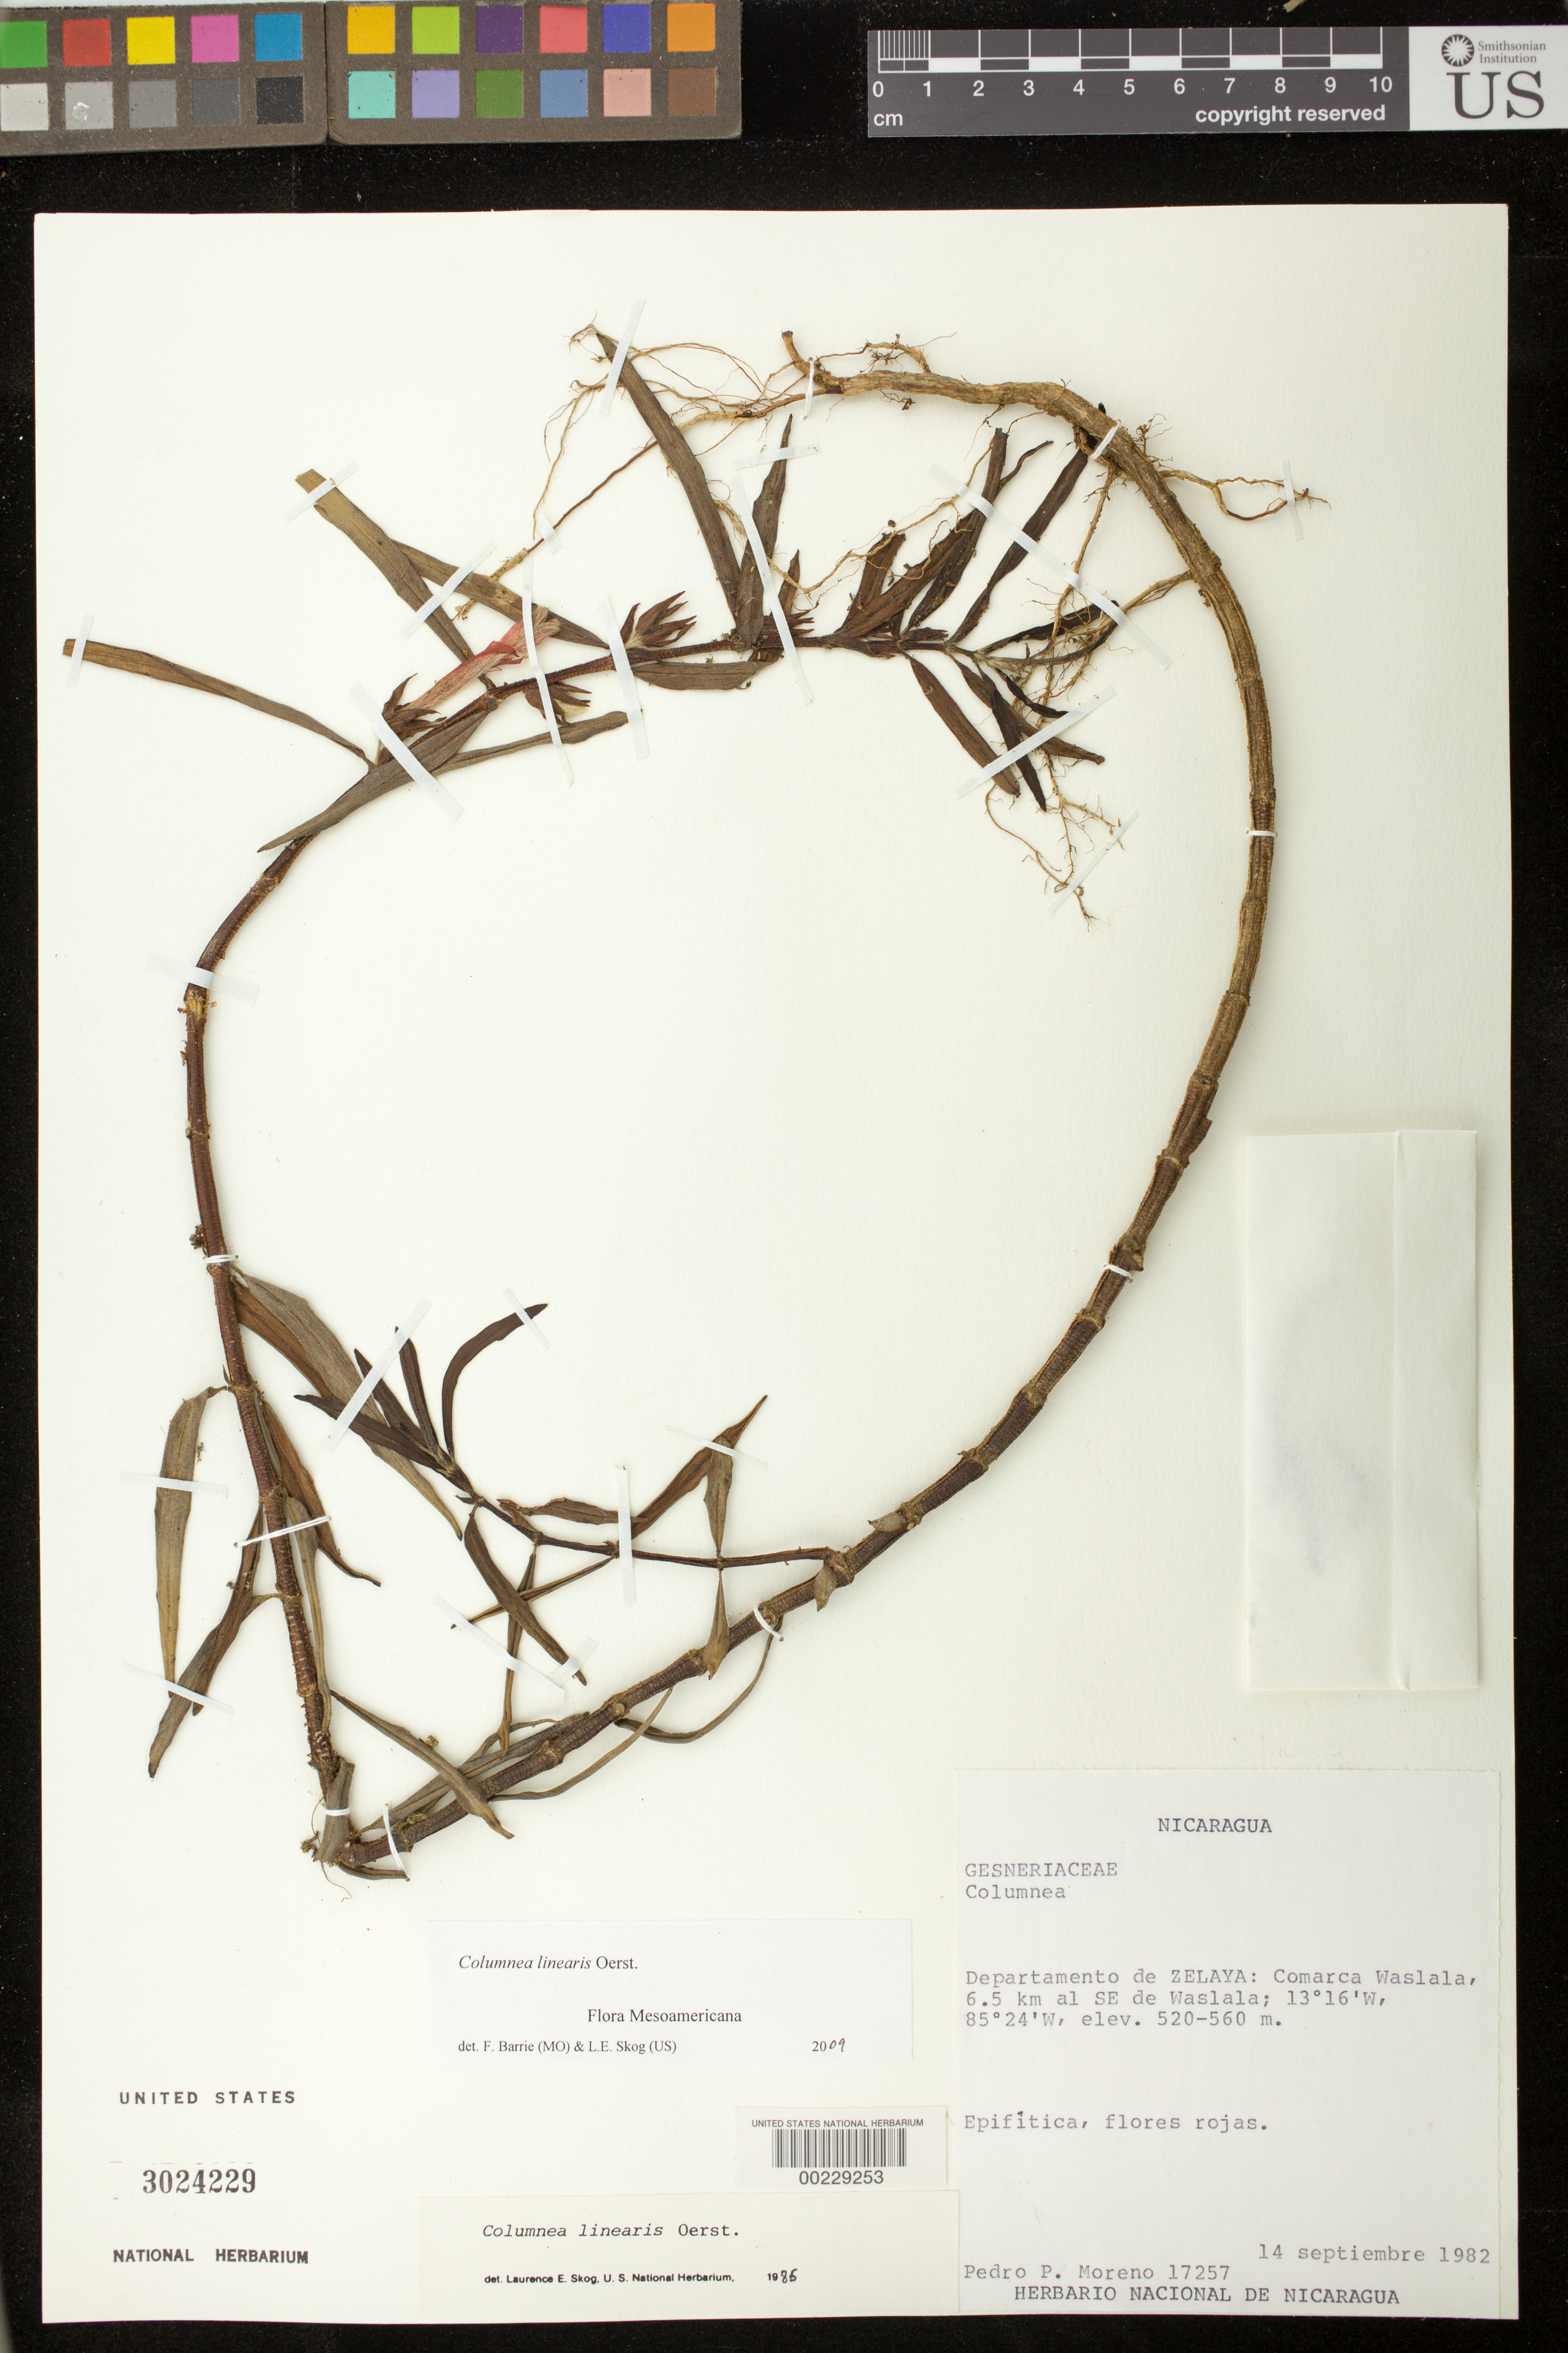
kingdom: Plantae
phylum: Tracheophyta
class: Magnoliopsida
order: Lamiales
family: Gesneriaceae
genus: Columnea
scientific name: Columnea linearis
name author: Oerst.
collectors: P. Moreno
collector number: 17257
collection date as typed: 14 Sep 1982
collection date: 1982-09-14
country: Nicaragua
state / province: Atlántico Norte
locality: Comarca Waslala, 6.5 km SE of Waslala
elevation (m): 520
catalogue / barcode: US 3024229